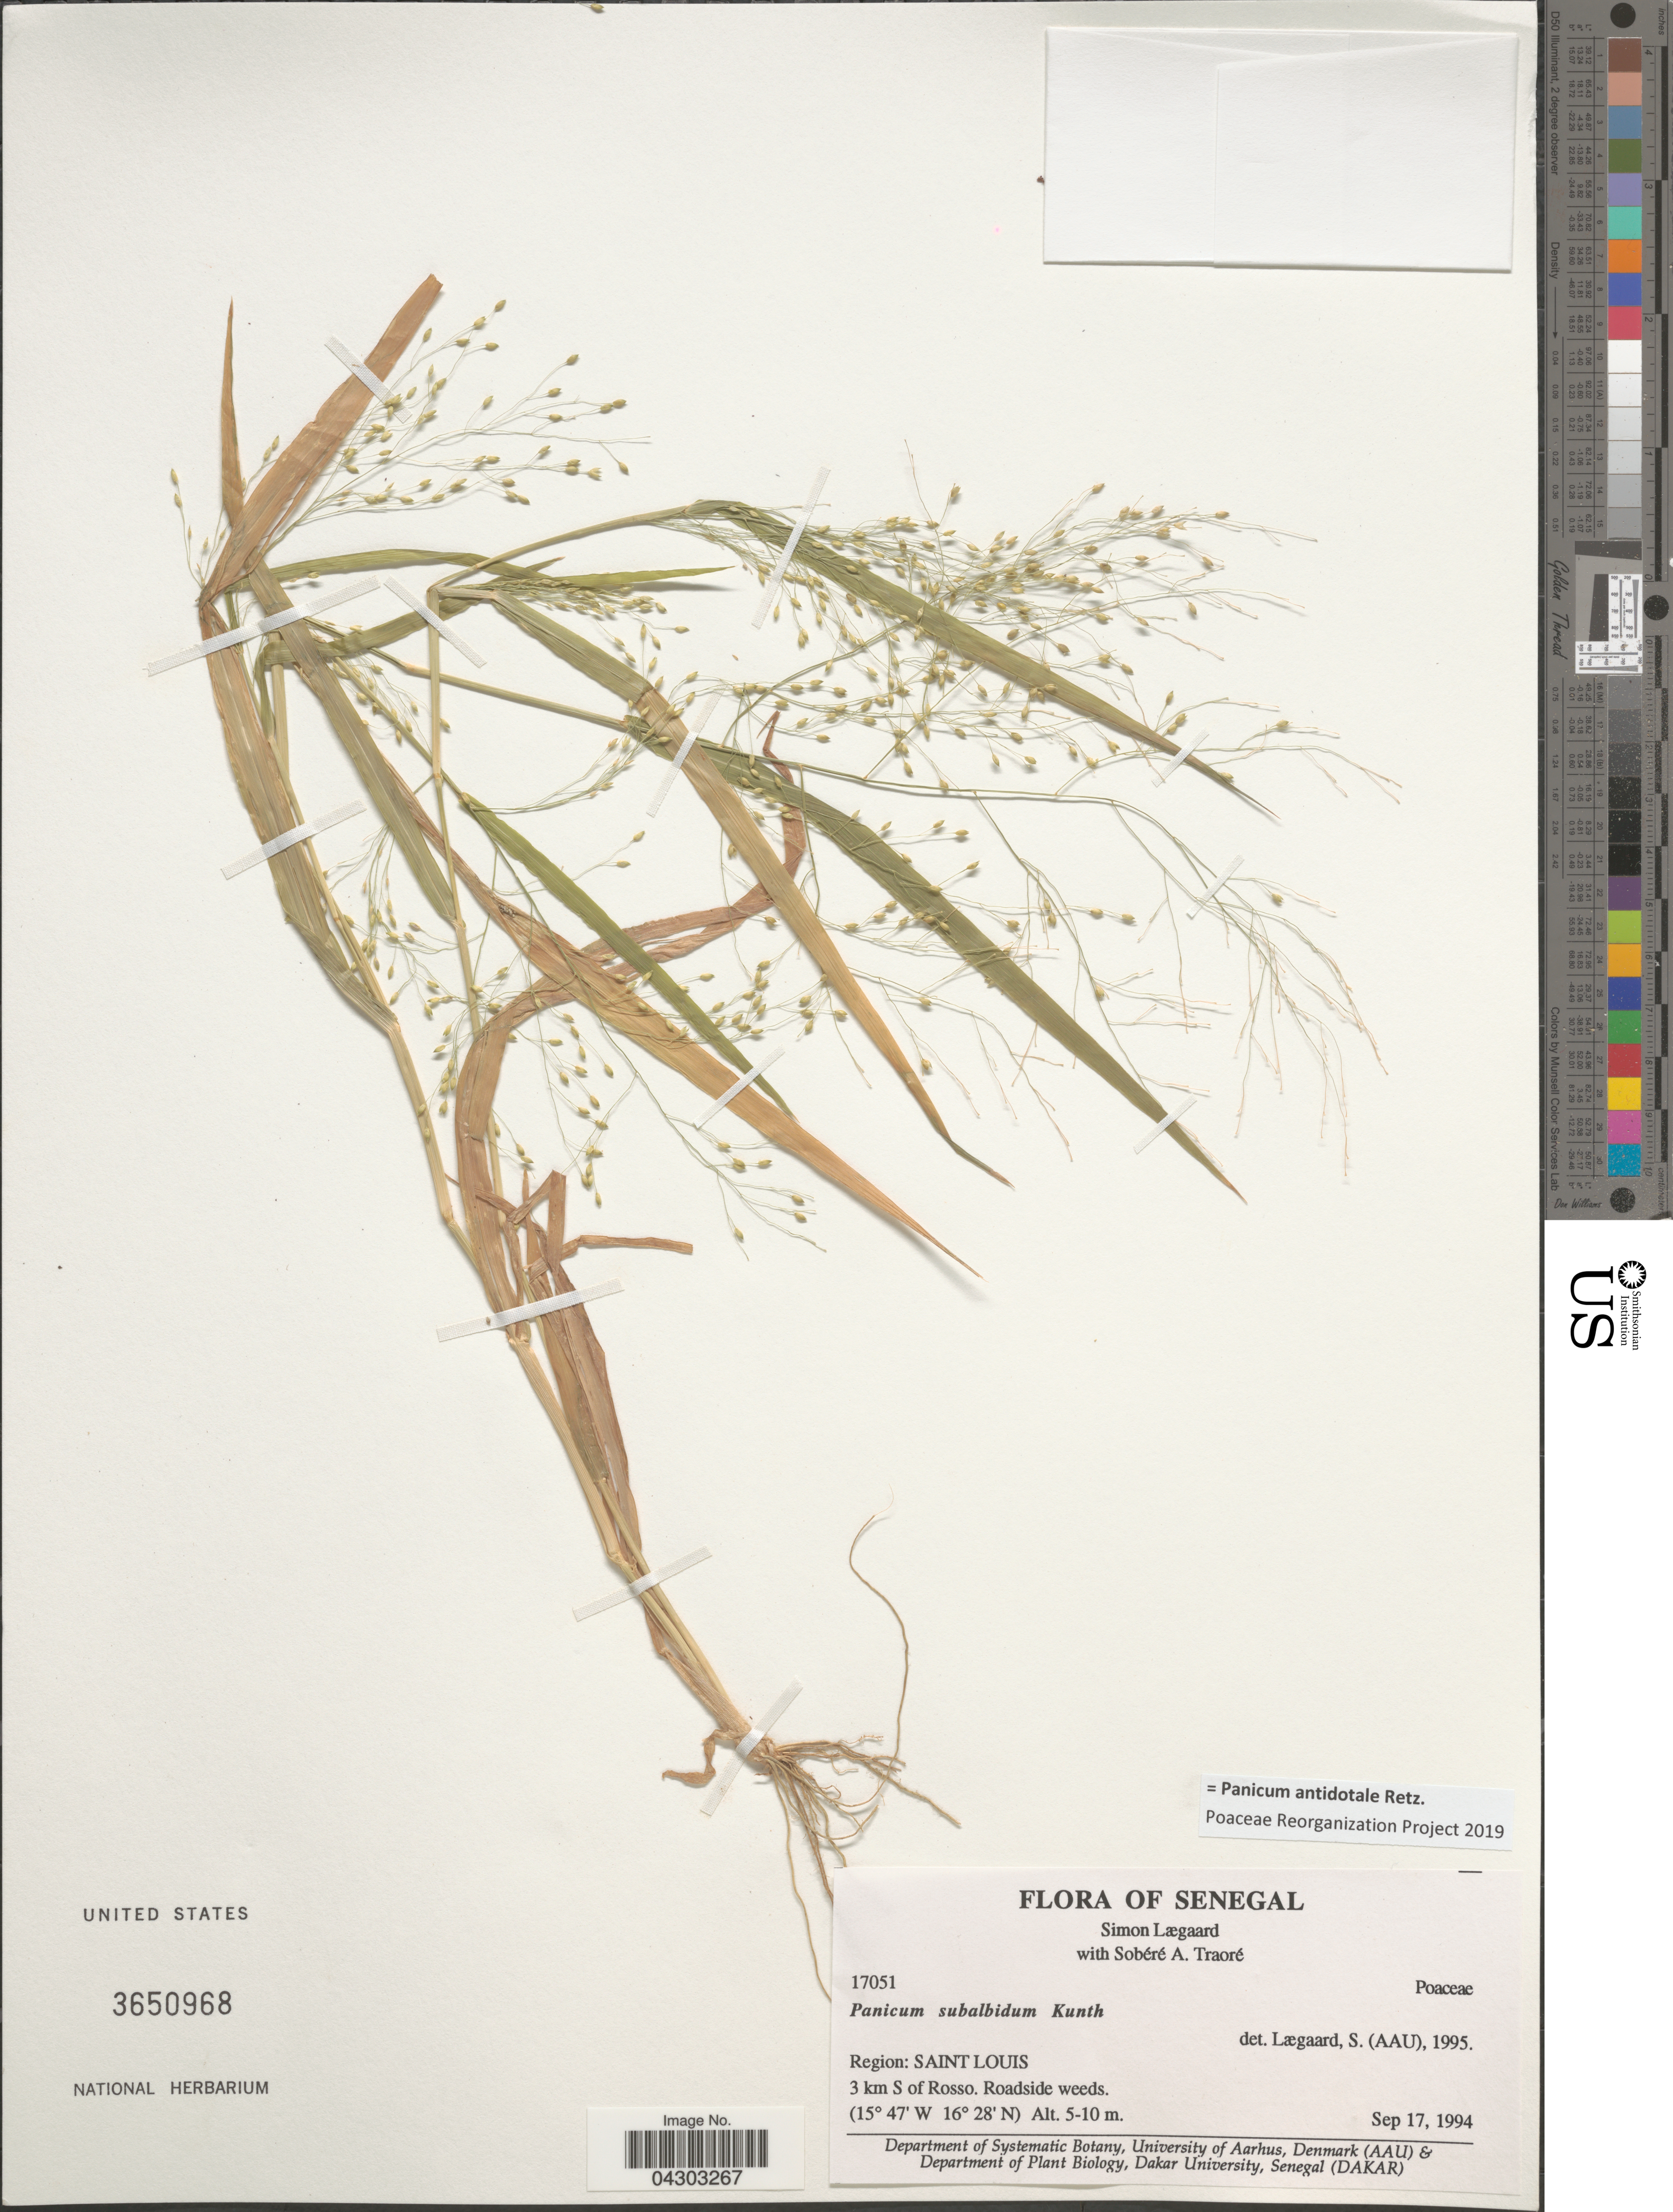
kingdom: Plantae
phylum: Tracheophyta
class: Liliopsida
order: Poales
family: Poaceae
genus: Panicum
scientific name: Panicum antidotale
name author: Retz.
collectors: S. Lægaard & S. Traore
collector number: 17061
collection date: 1994-09-17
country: Senegal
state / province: Saint-Louis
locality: Region: Saint Louis. 3 km S of Rosso.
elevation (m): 5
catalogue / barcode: US 3650968